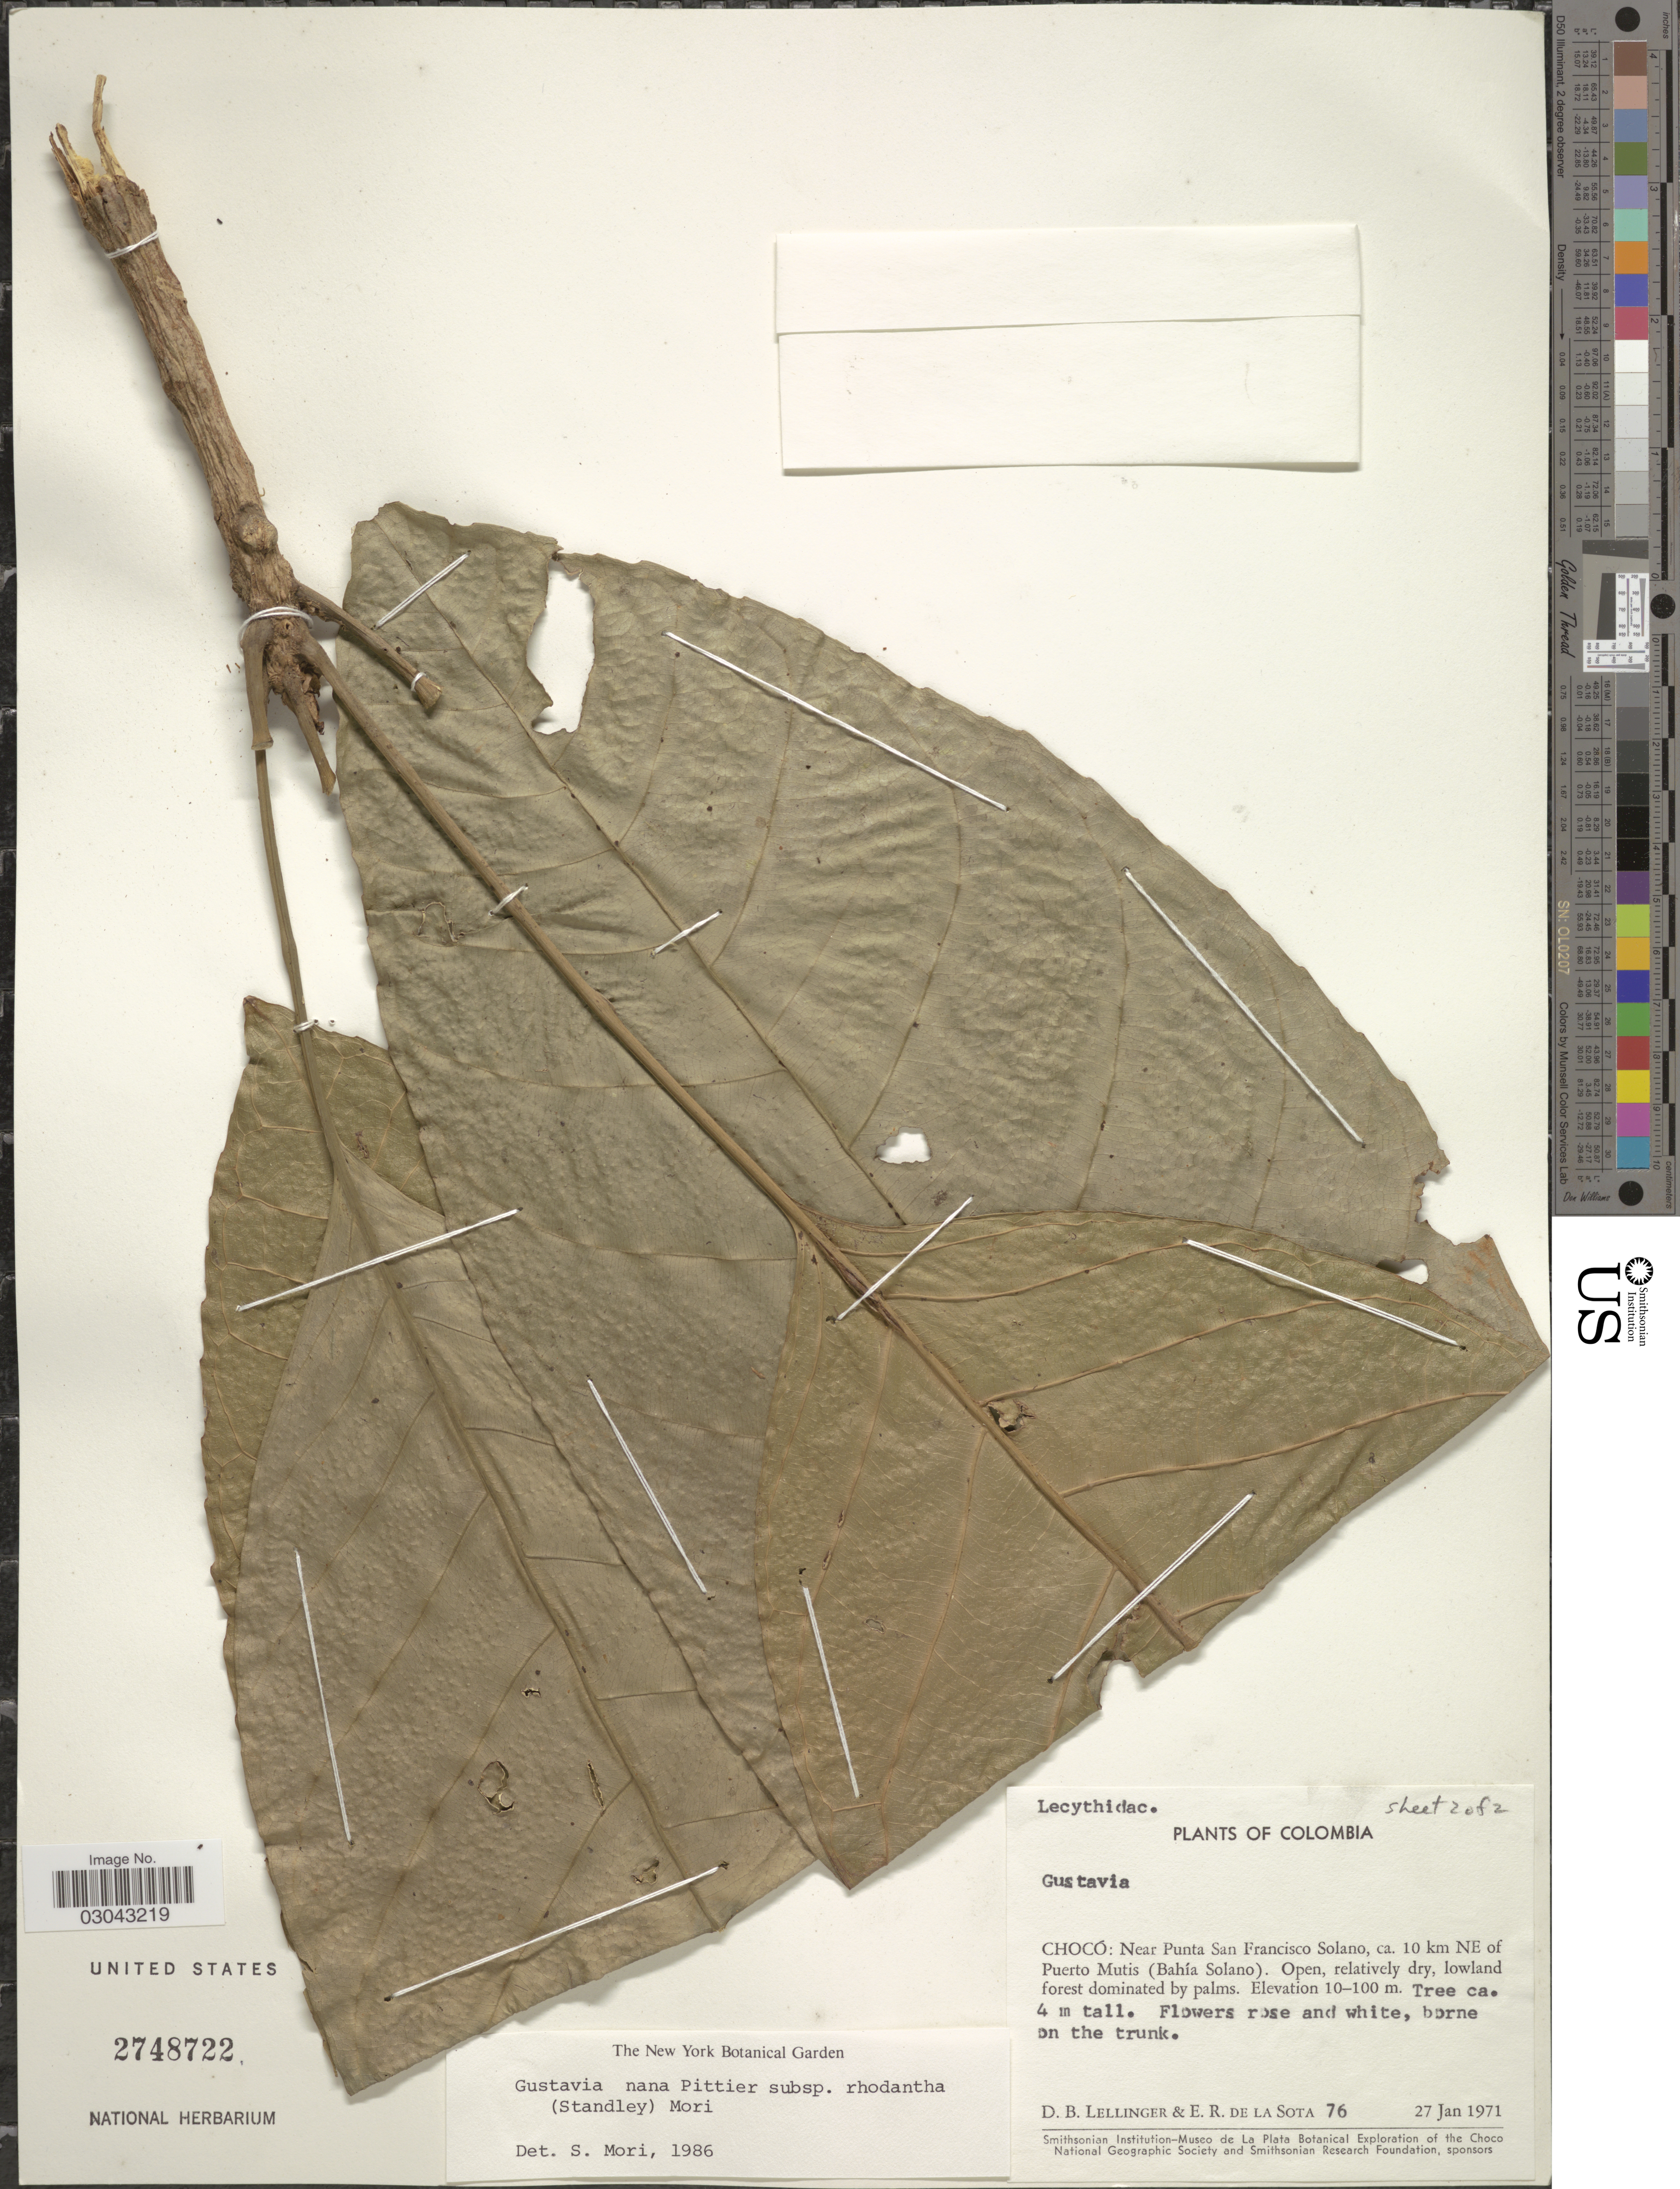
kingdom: Plantae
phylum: Tracheophyta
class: Magnoliopsida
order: Ericales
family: Lecythidaceae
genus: Gustavia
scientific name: Gustavia nana subsp. rhodantha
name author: (Standl.) S.A. Mori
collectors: D. B. Lellinger & E. R. de la Sota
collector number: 76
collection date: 1971-01-27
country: Colombia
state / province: Chocó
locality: Near Punta San Francisco Solano, ca. 10 km NE of Puerto Mutis (Bahía Solano).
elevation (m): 10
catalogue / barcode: US 2748722